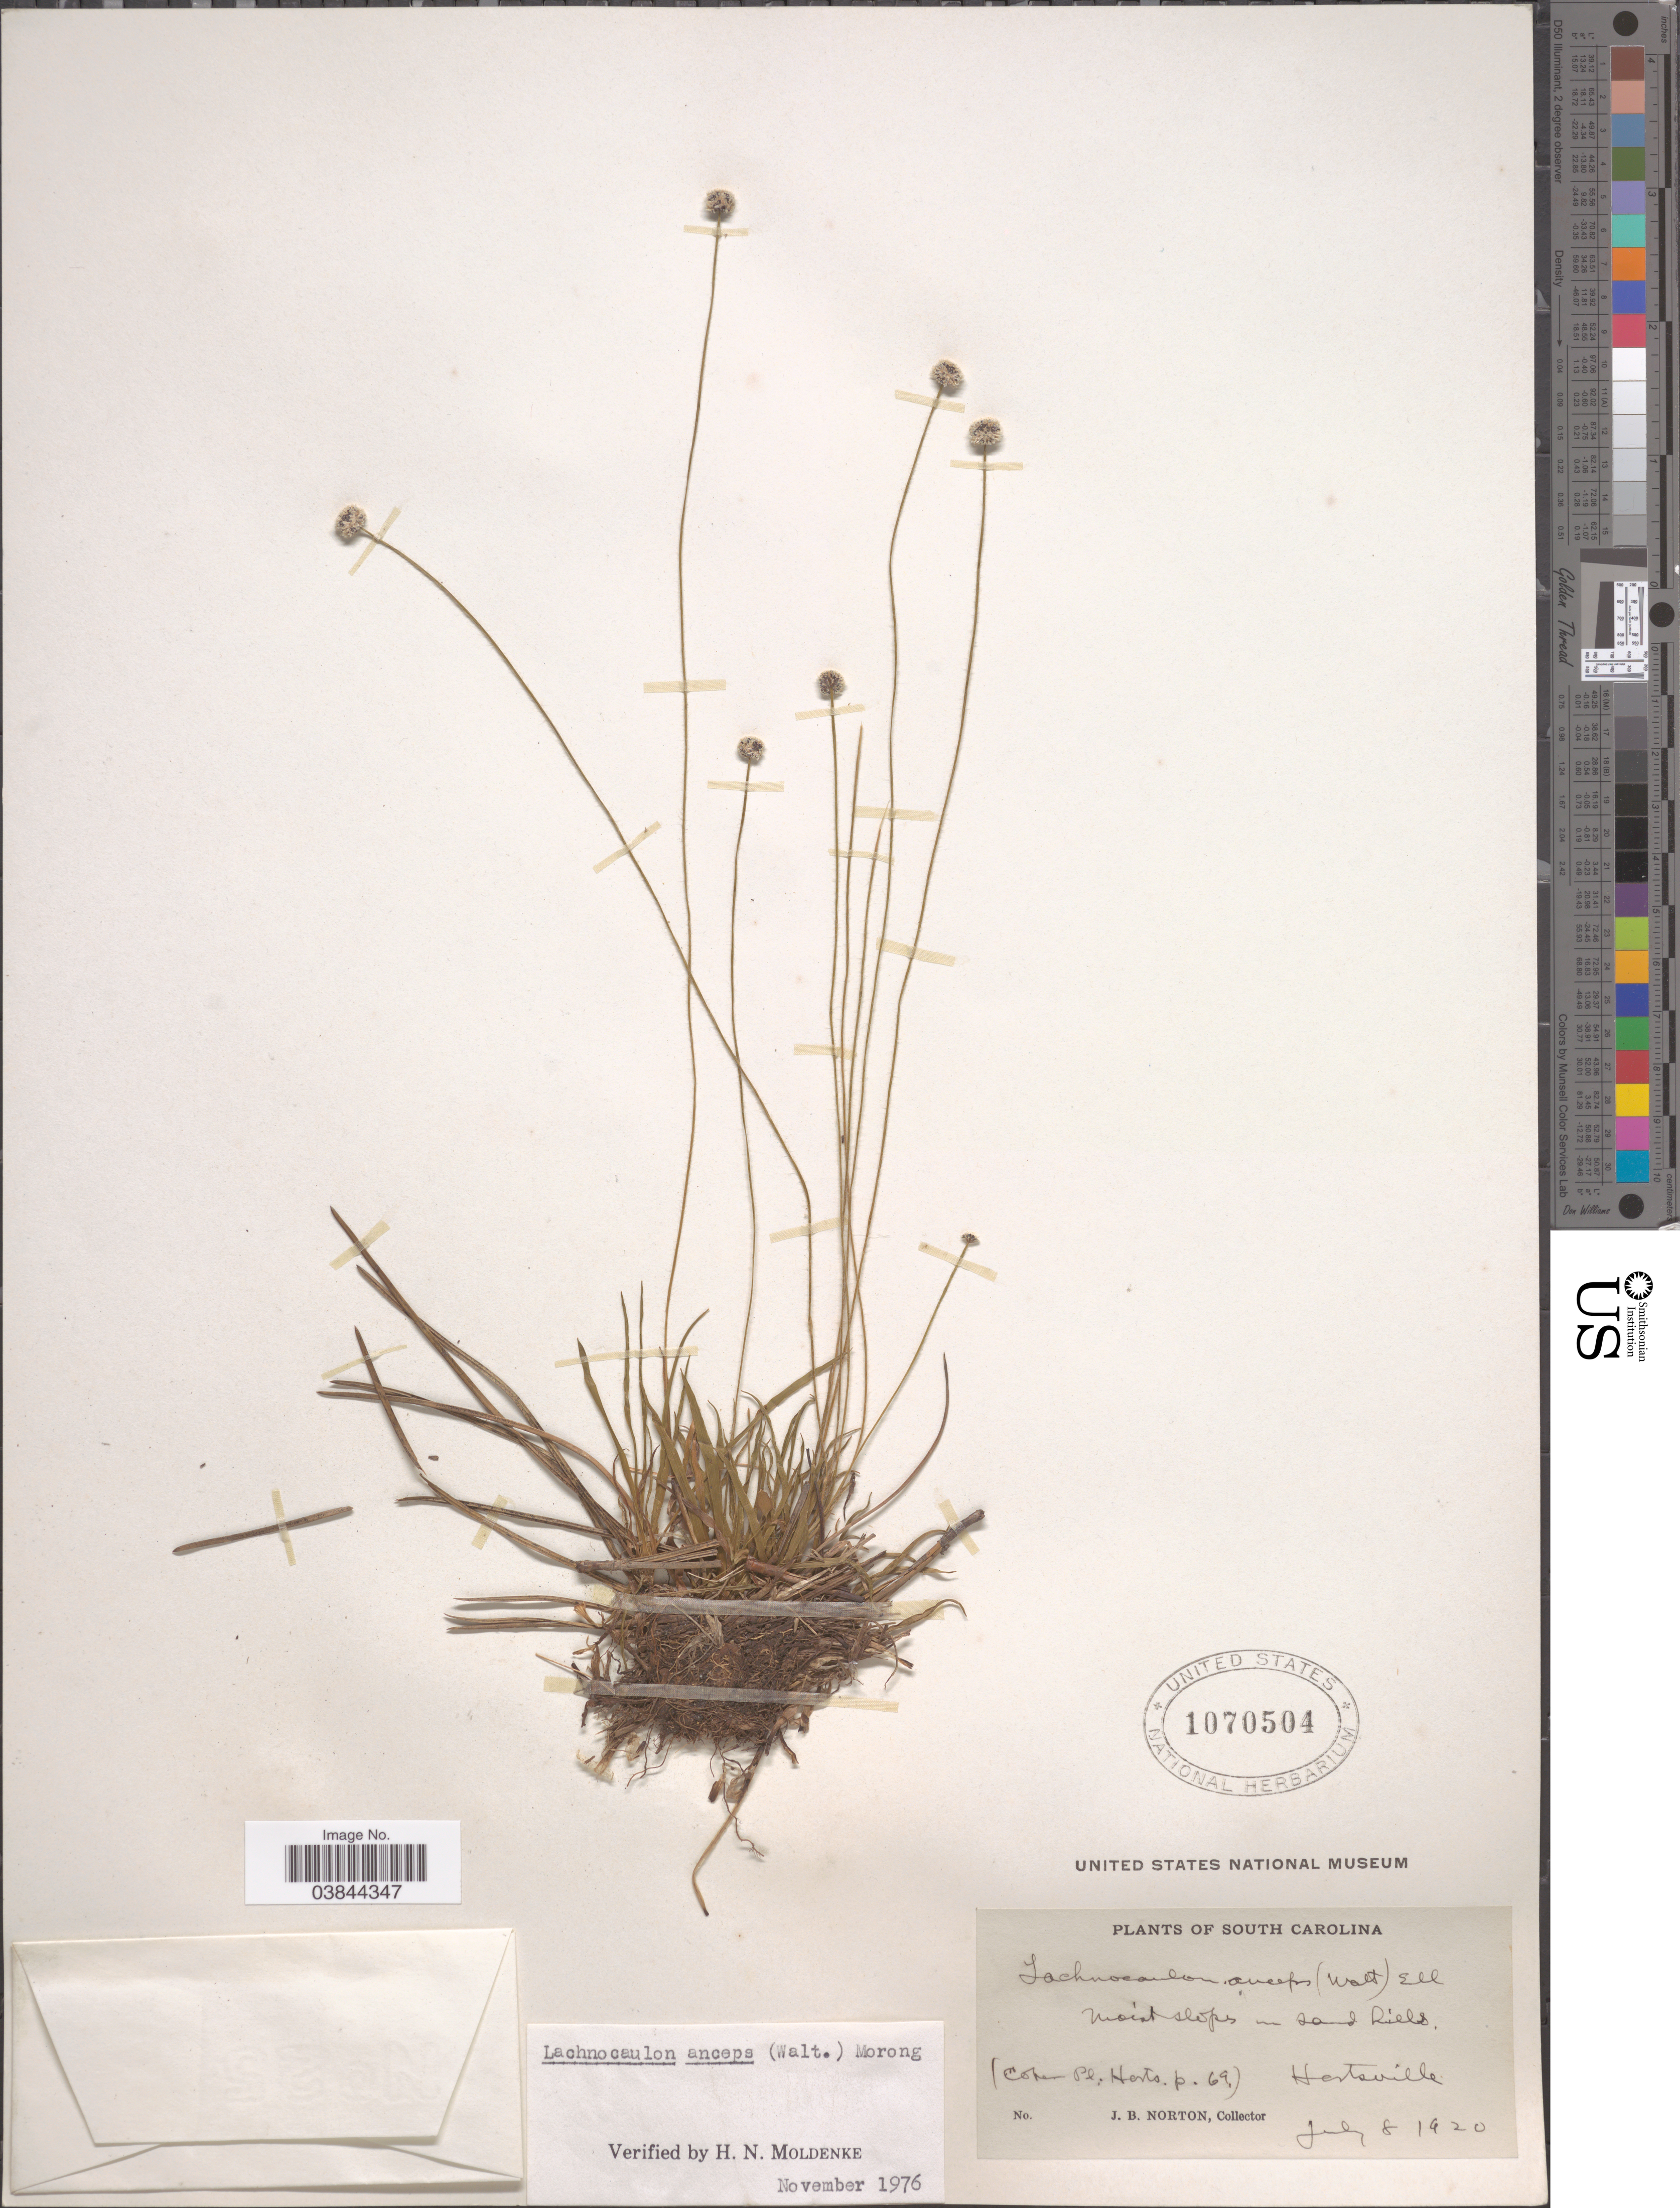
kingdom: Plantae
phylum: Tracheophyta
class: Liliopsida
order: Poales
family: Eriocaulaceae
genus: Lachnocaulon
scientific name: Lachnocaulon michauxii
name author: Kunth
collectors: J. B. Norton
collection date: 1920-07-08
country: United States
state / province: South Carolina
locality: Hertsville.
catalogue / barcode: US 1070504